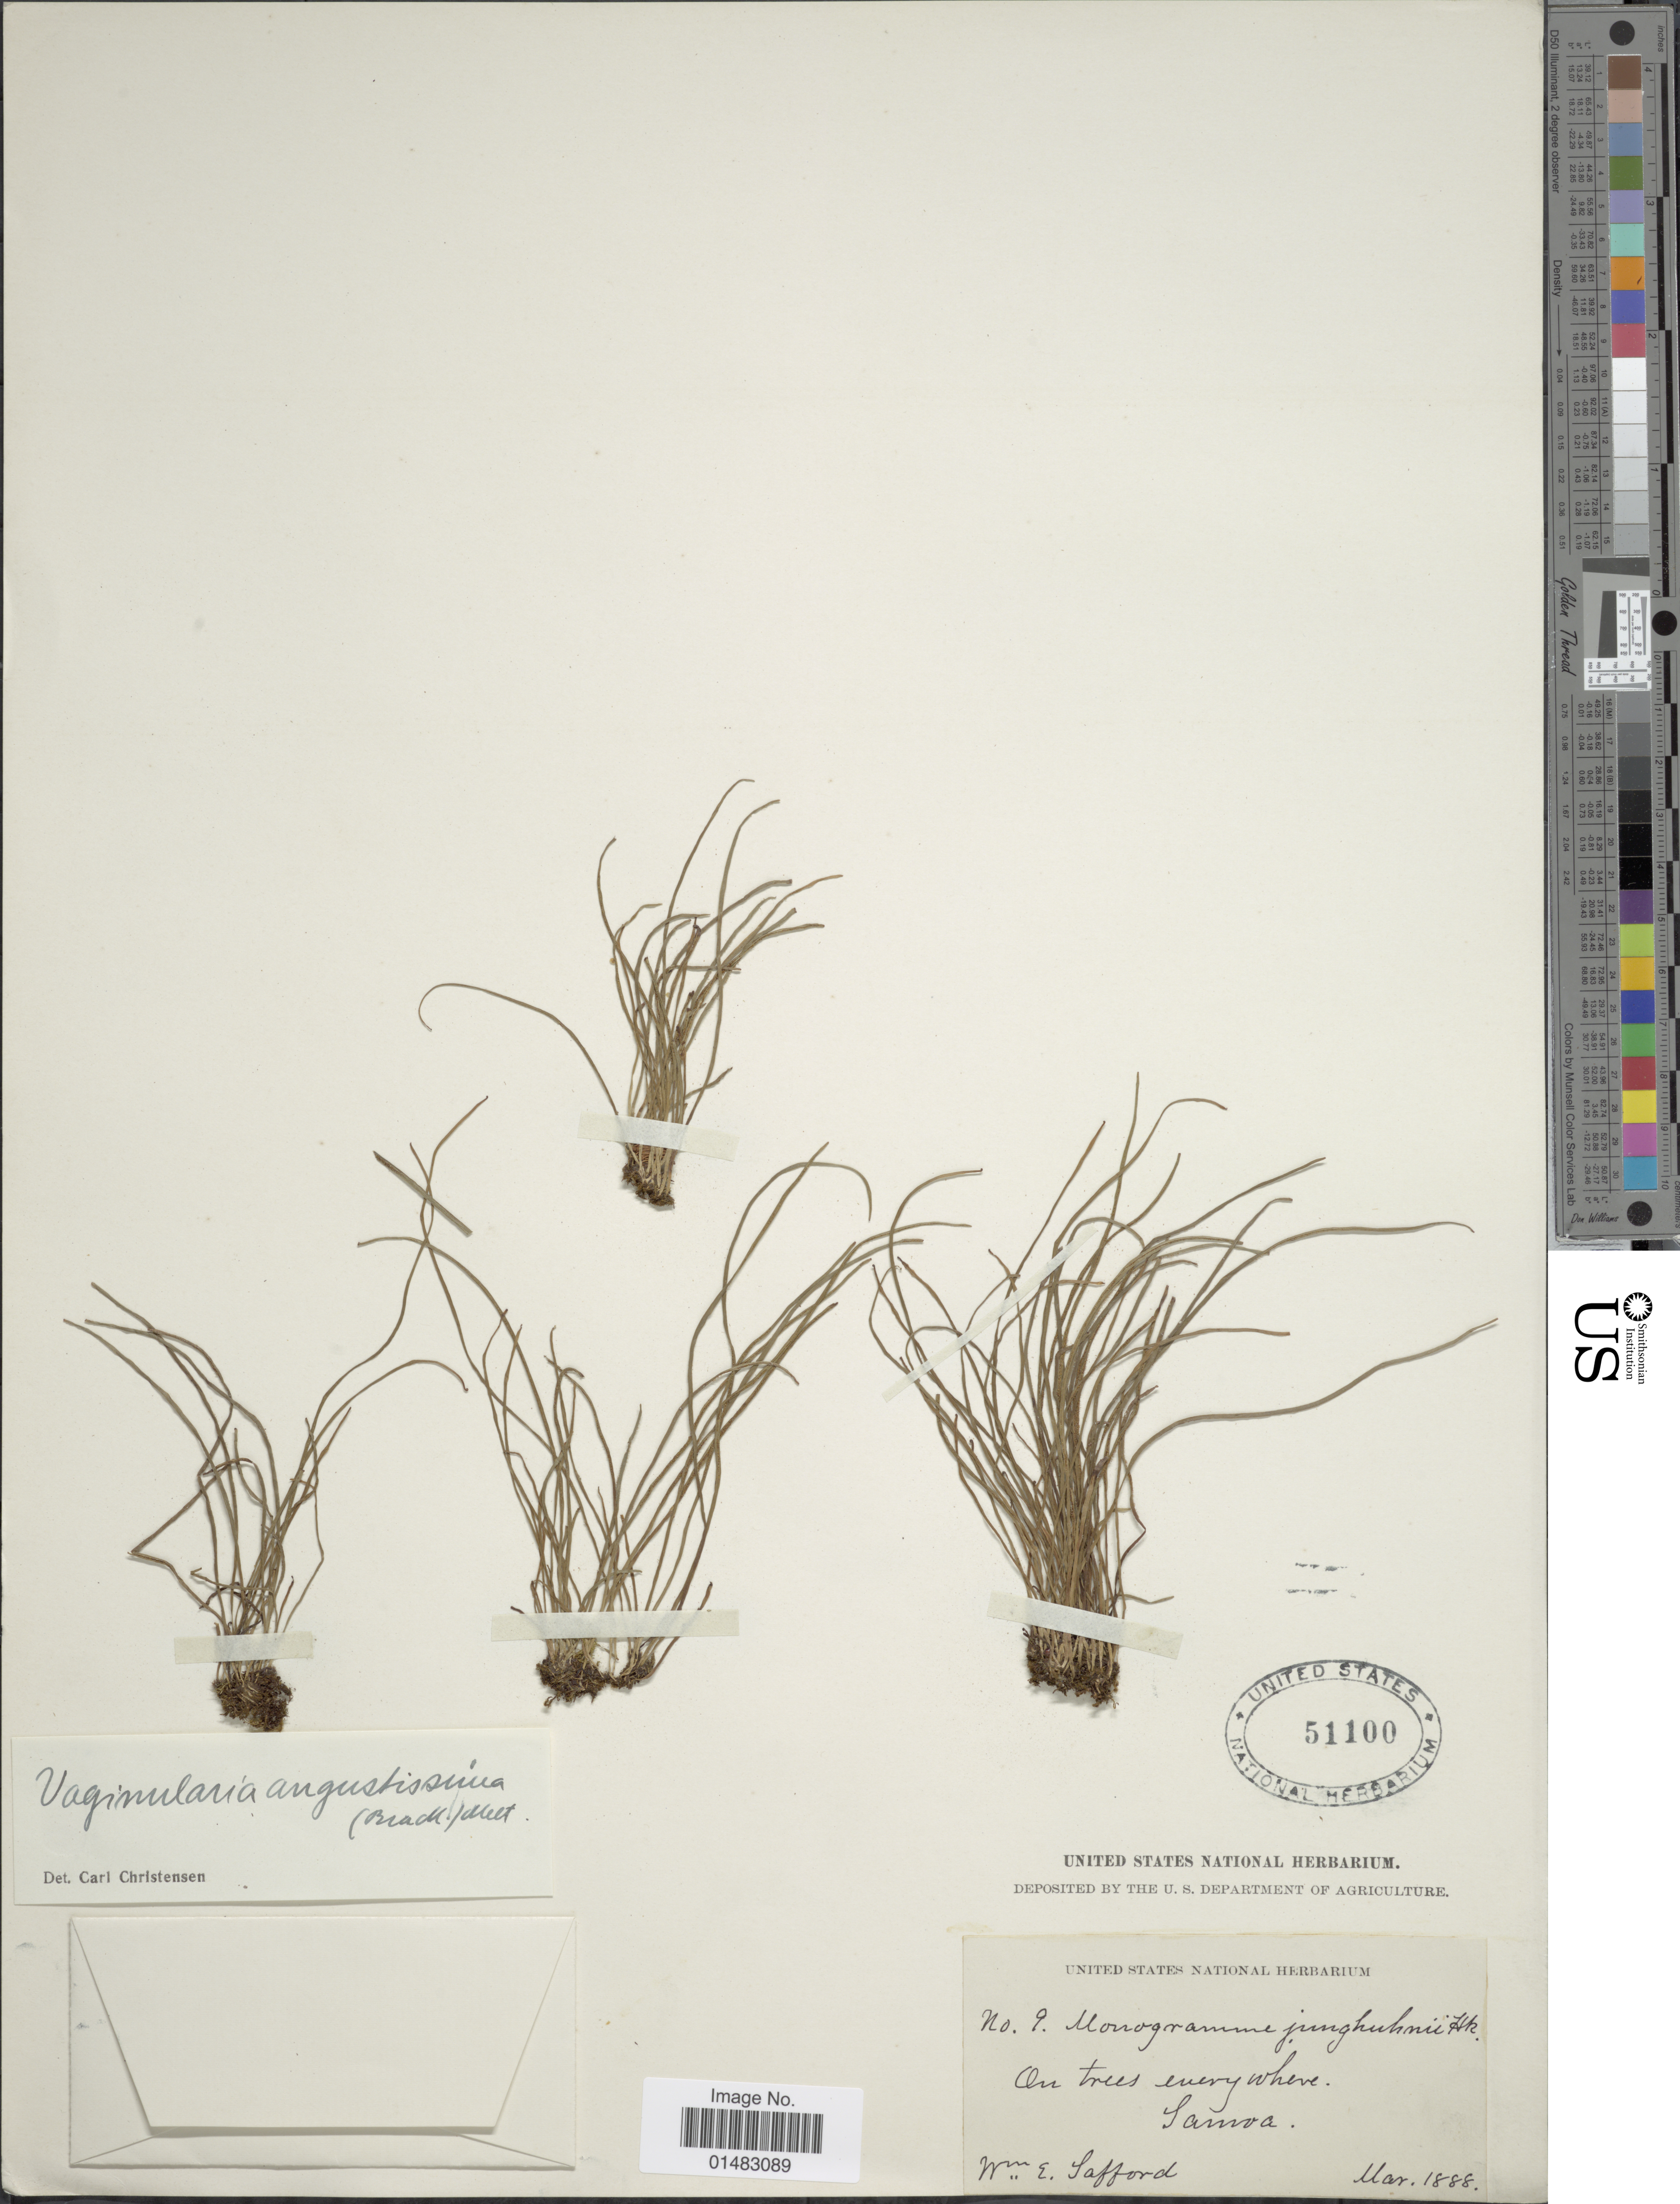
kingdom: Plantae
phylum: Tracheophyta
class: Polypodiopsida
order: Polypodiales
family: Pteridaceae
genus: Vaginularia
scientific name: Vaginularia angustissima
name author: (Brack.) Mett.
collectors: W. E. Safford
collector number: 9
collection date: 1888-03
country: American Samoa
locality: Samoa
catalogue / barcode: US 51100